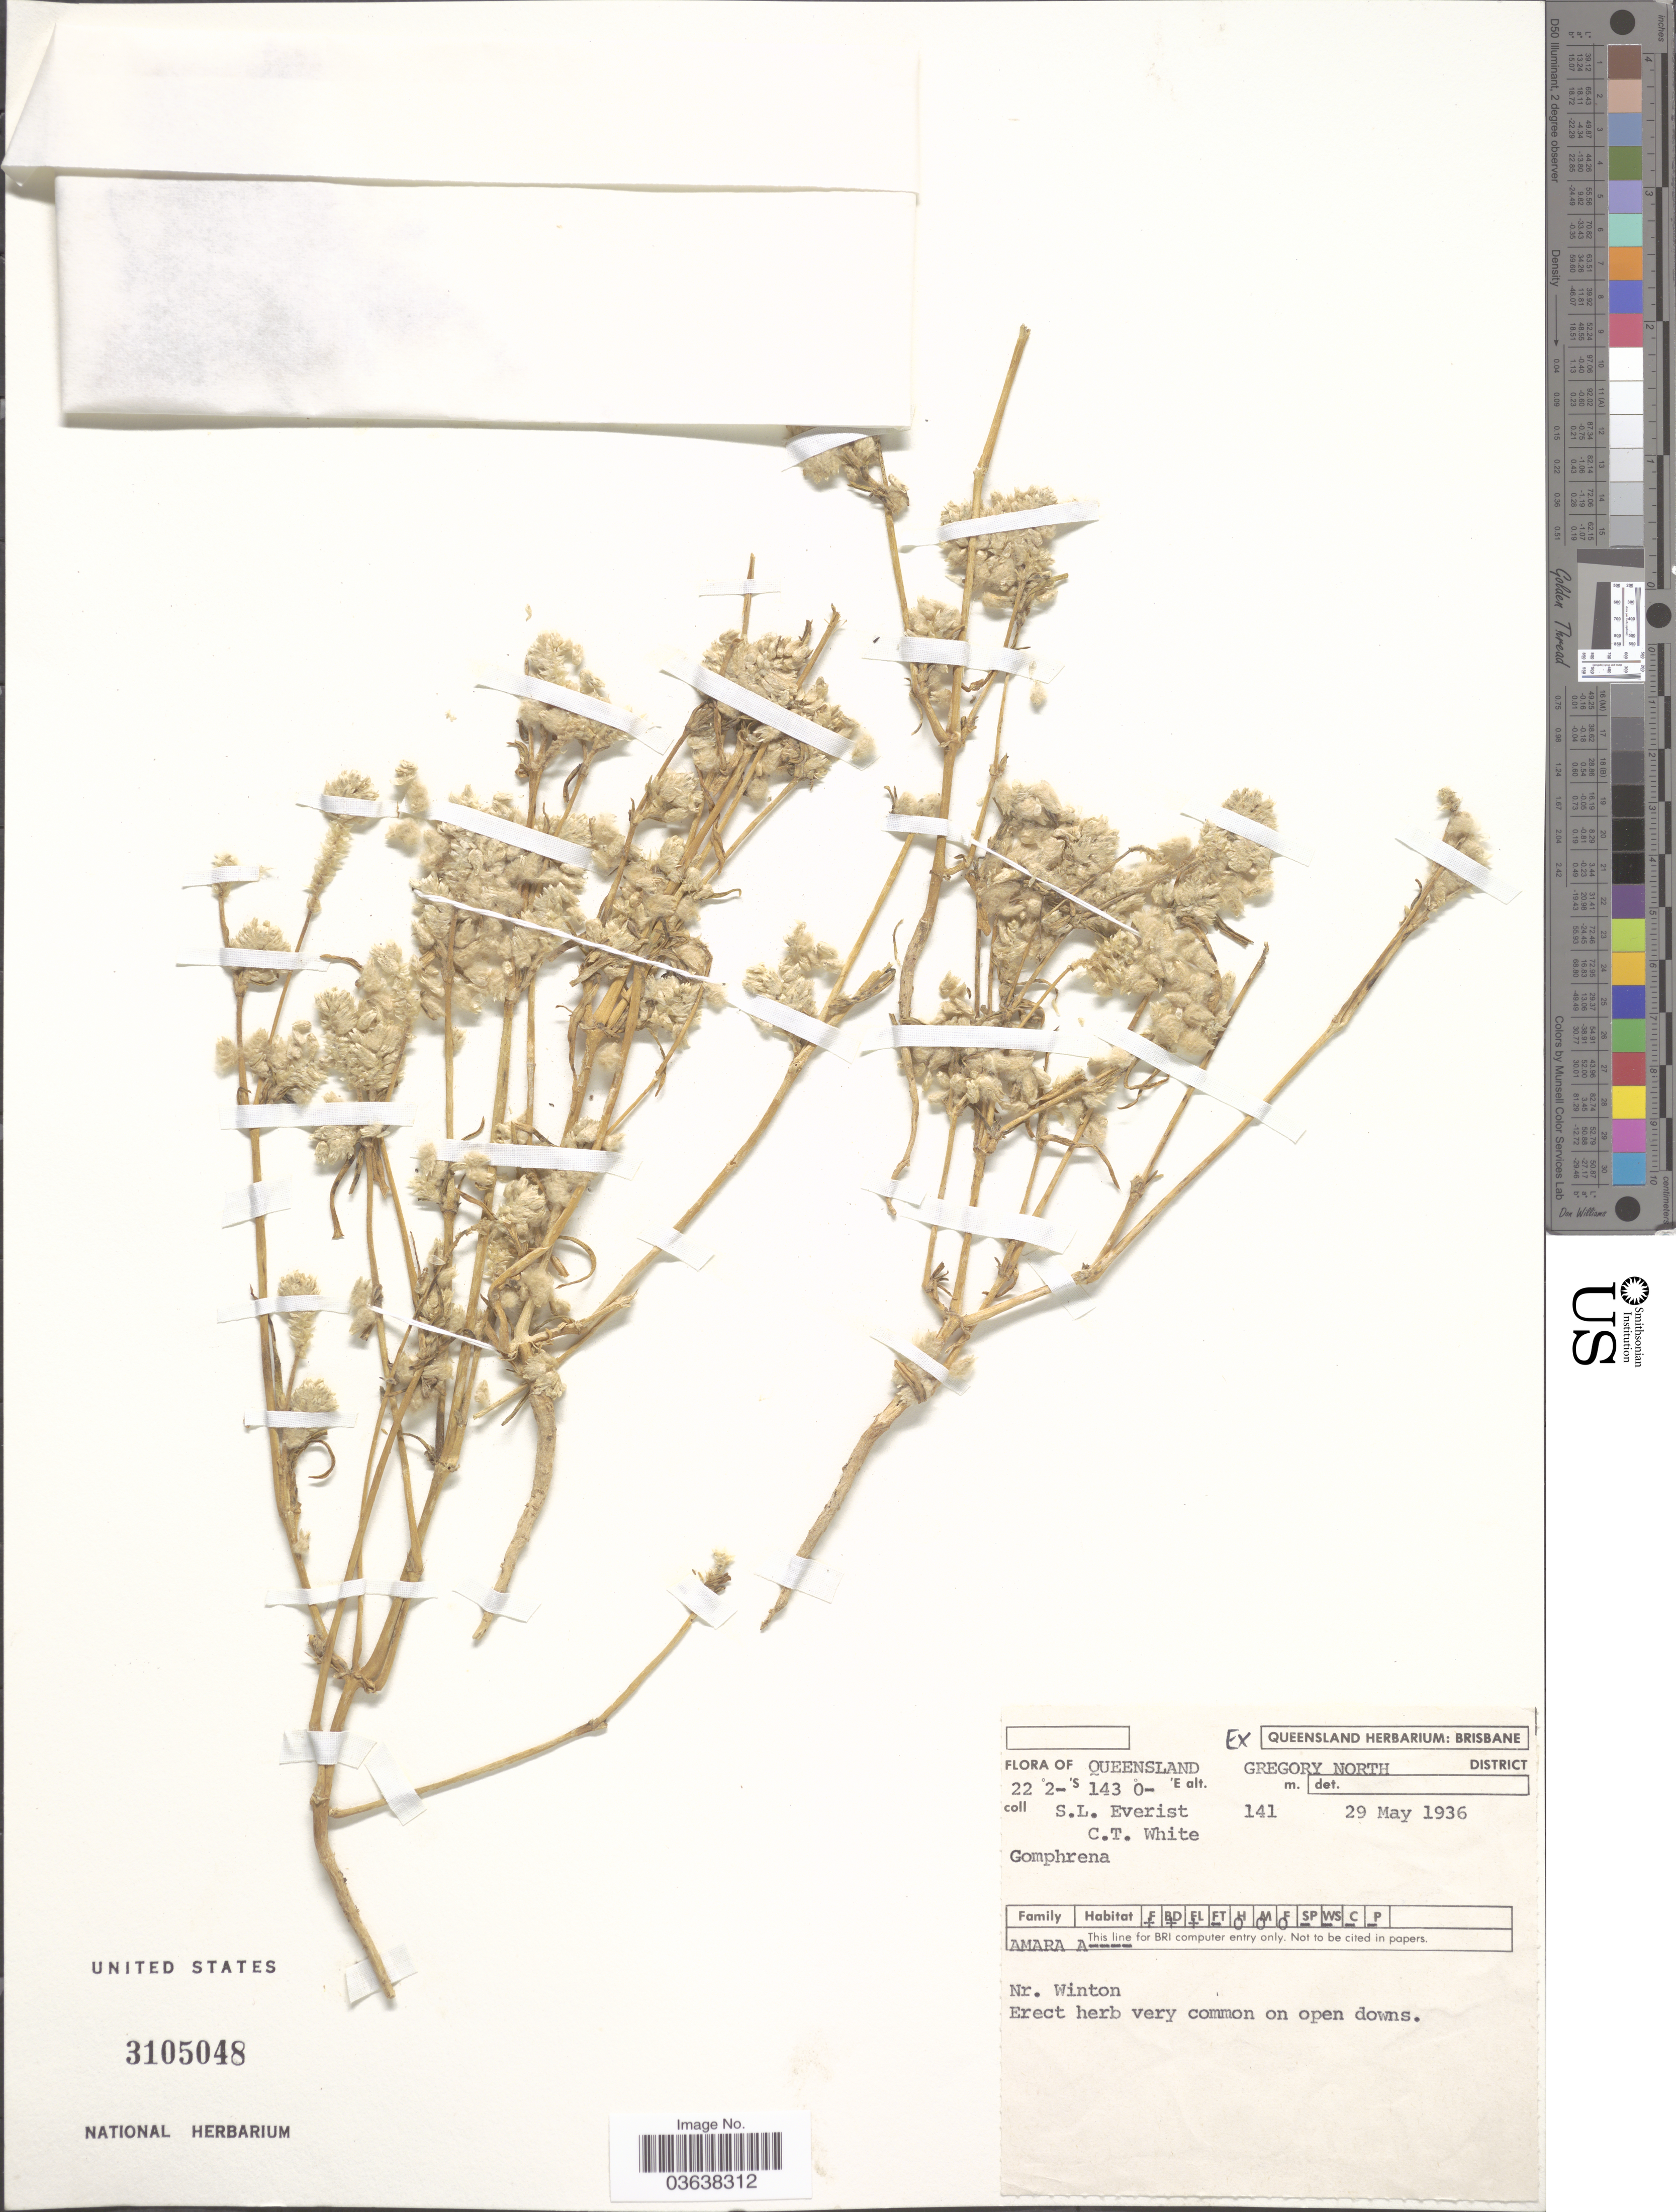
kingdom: Plantae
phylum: Tracheophyta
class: Magnoliopsida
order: Caryophyllales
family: Amaranthaceae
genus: Gomphrena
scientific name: Gomphrena sp.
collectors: S. Everist & C. T. White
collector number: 141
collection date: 1936-05-29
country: Australia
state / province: Queensland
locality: Gregory North District. Nr. Winton.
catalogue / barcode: US 3105048